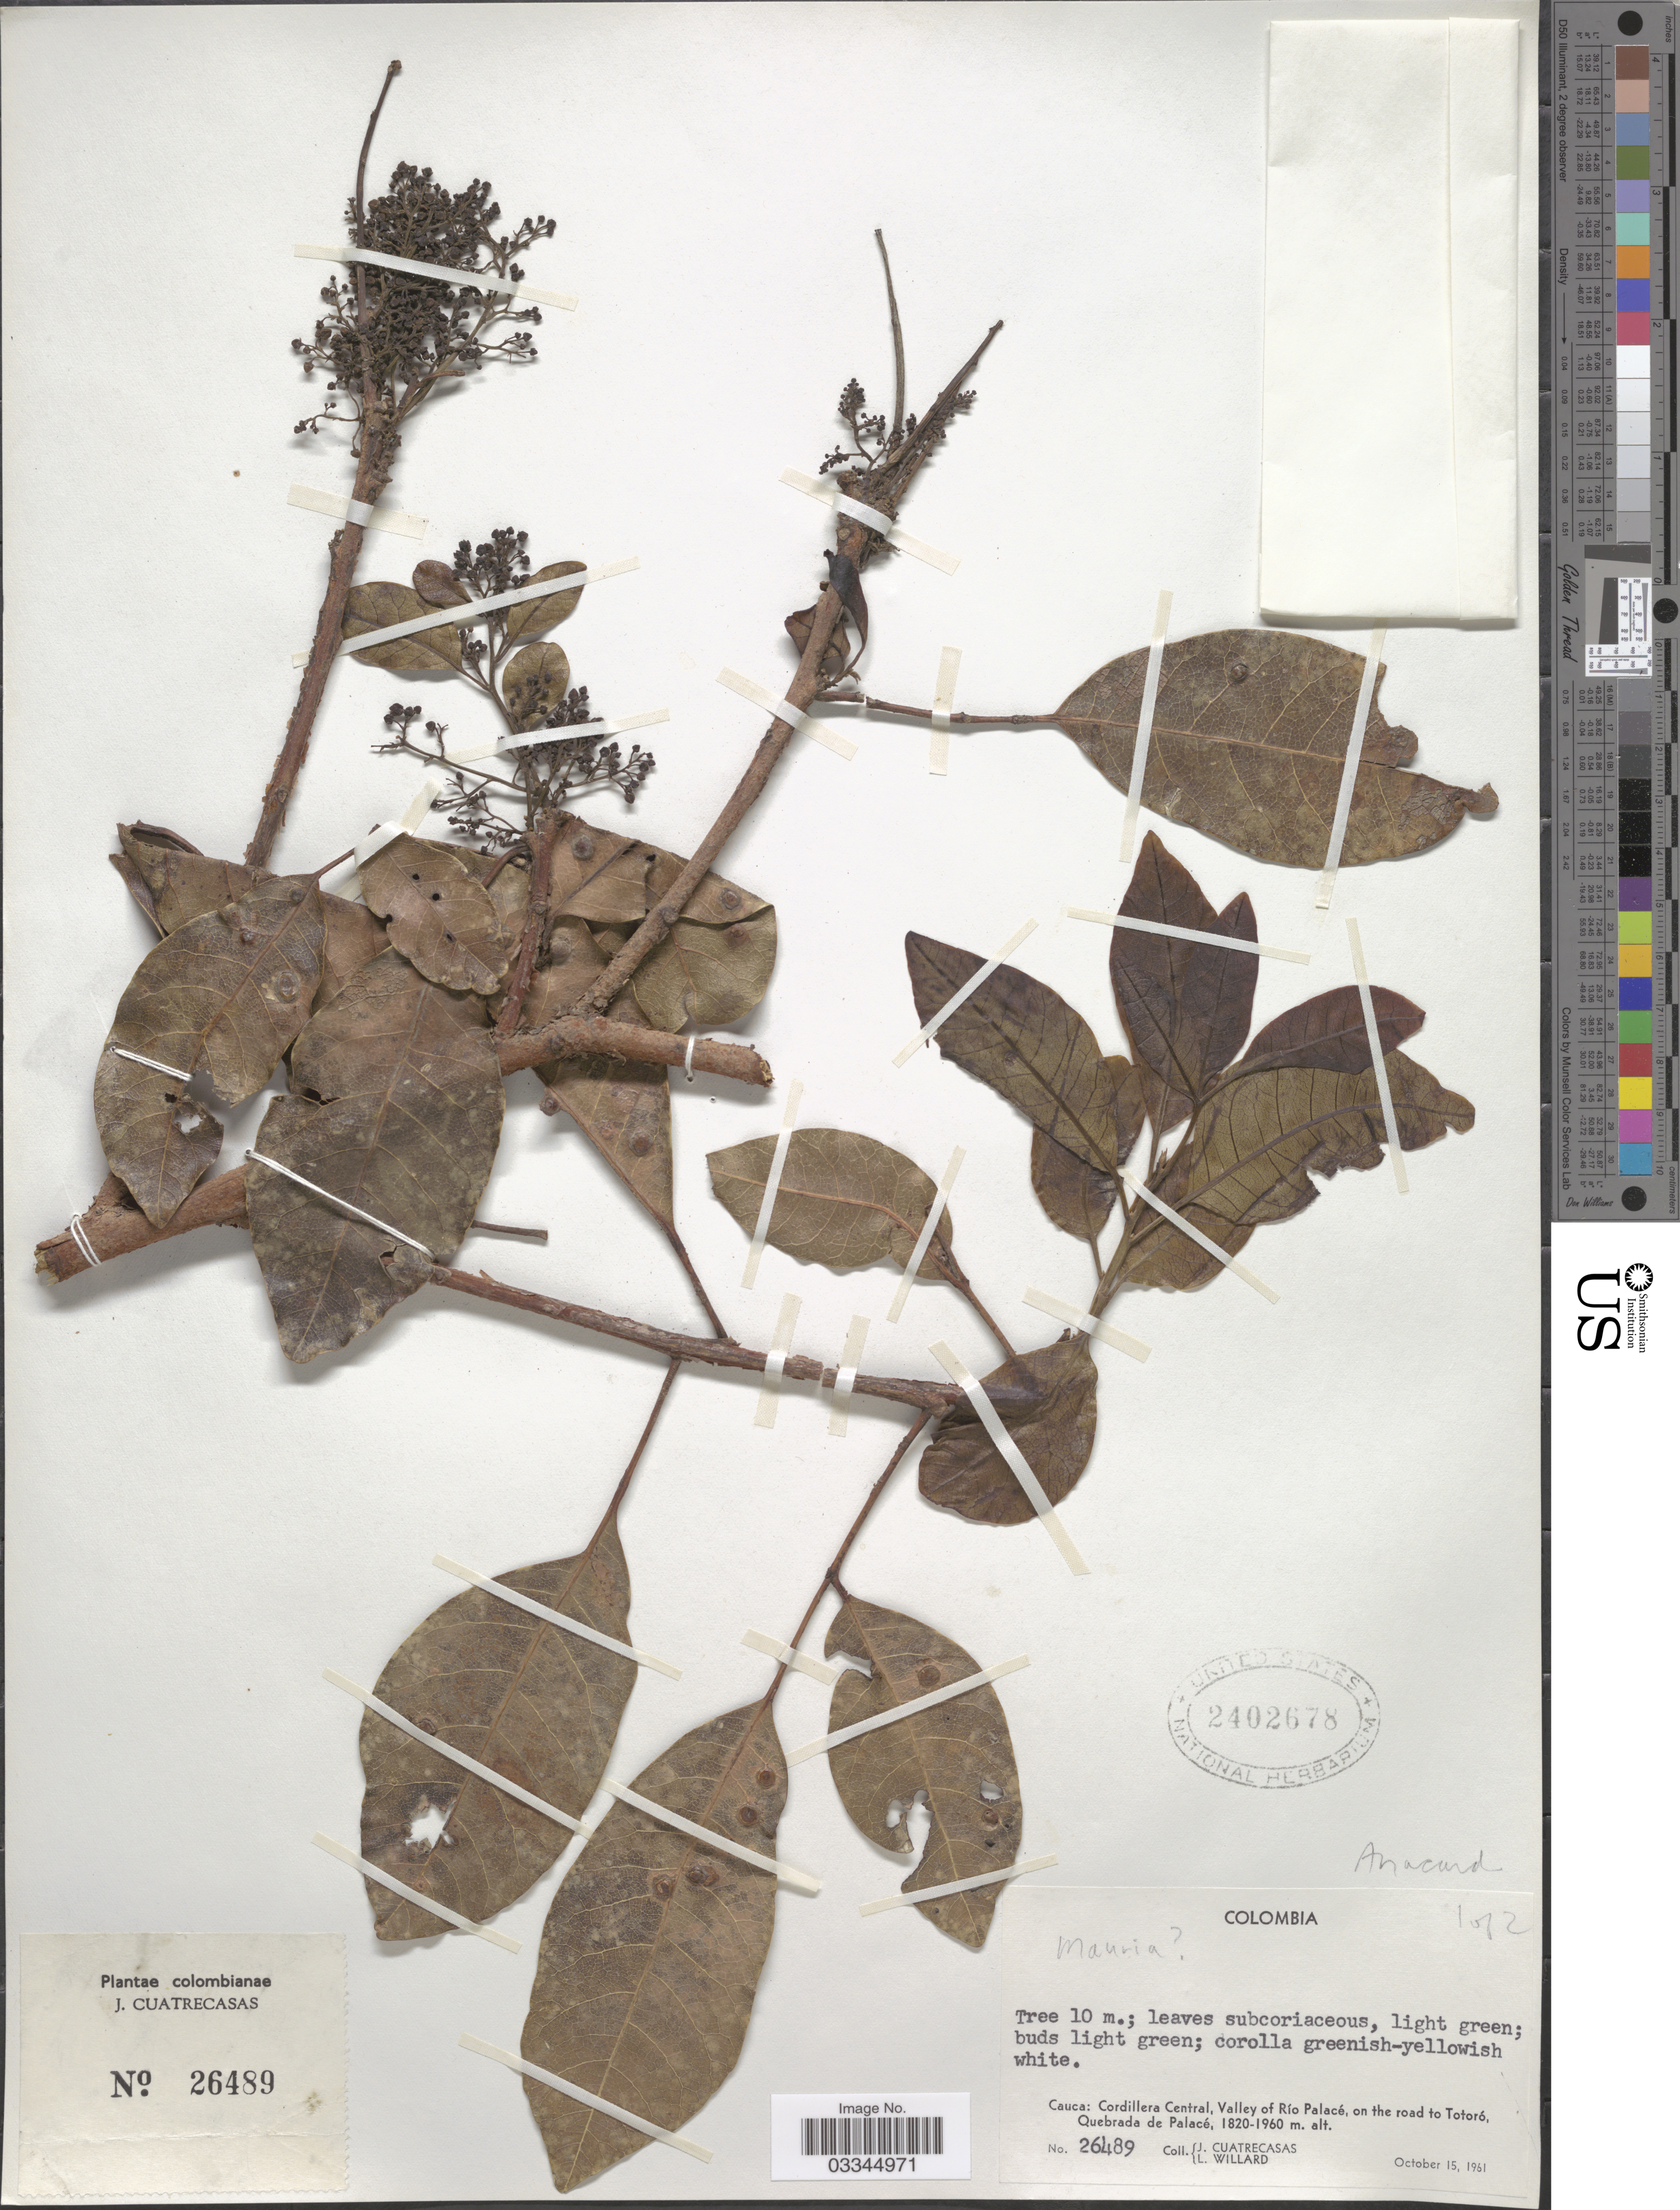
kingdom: Plantae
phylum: Tracheophyta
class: Magnoliopsida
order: Sapindales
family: Anacardiaceae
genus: Mauria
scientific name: Mauria sp.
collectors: J. Cuatrecasas & L. Willard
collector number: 26489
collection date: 1961-10-15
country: Colombia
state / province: Cauca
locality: Cordillera Central, Valley of Río Palacé, on the road to Totoró, Quebrada de Palacé.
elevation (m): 1820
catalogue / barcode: US 2402678